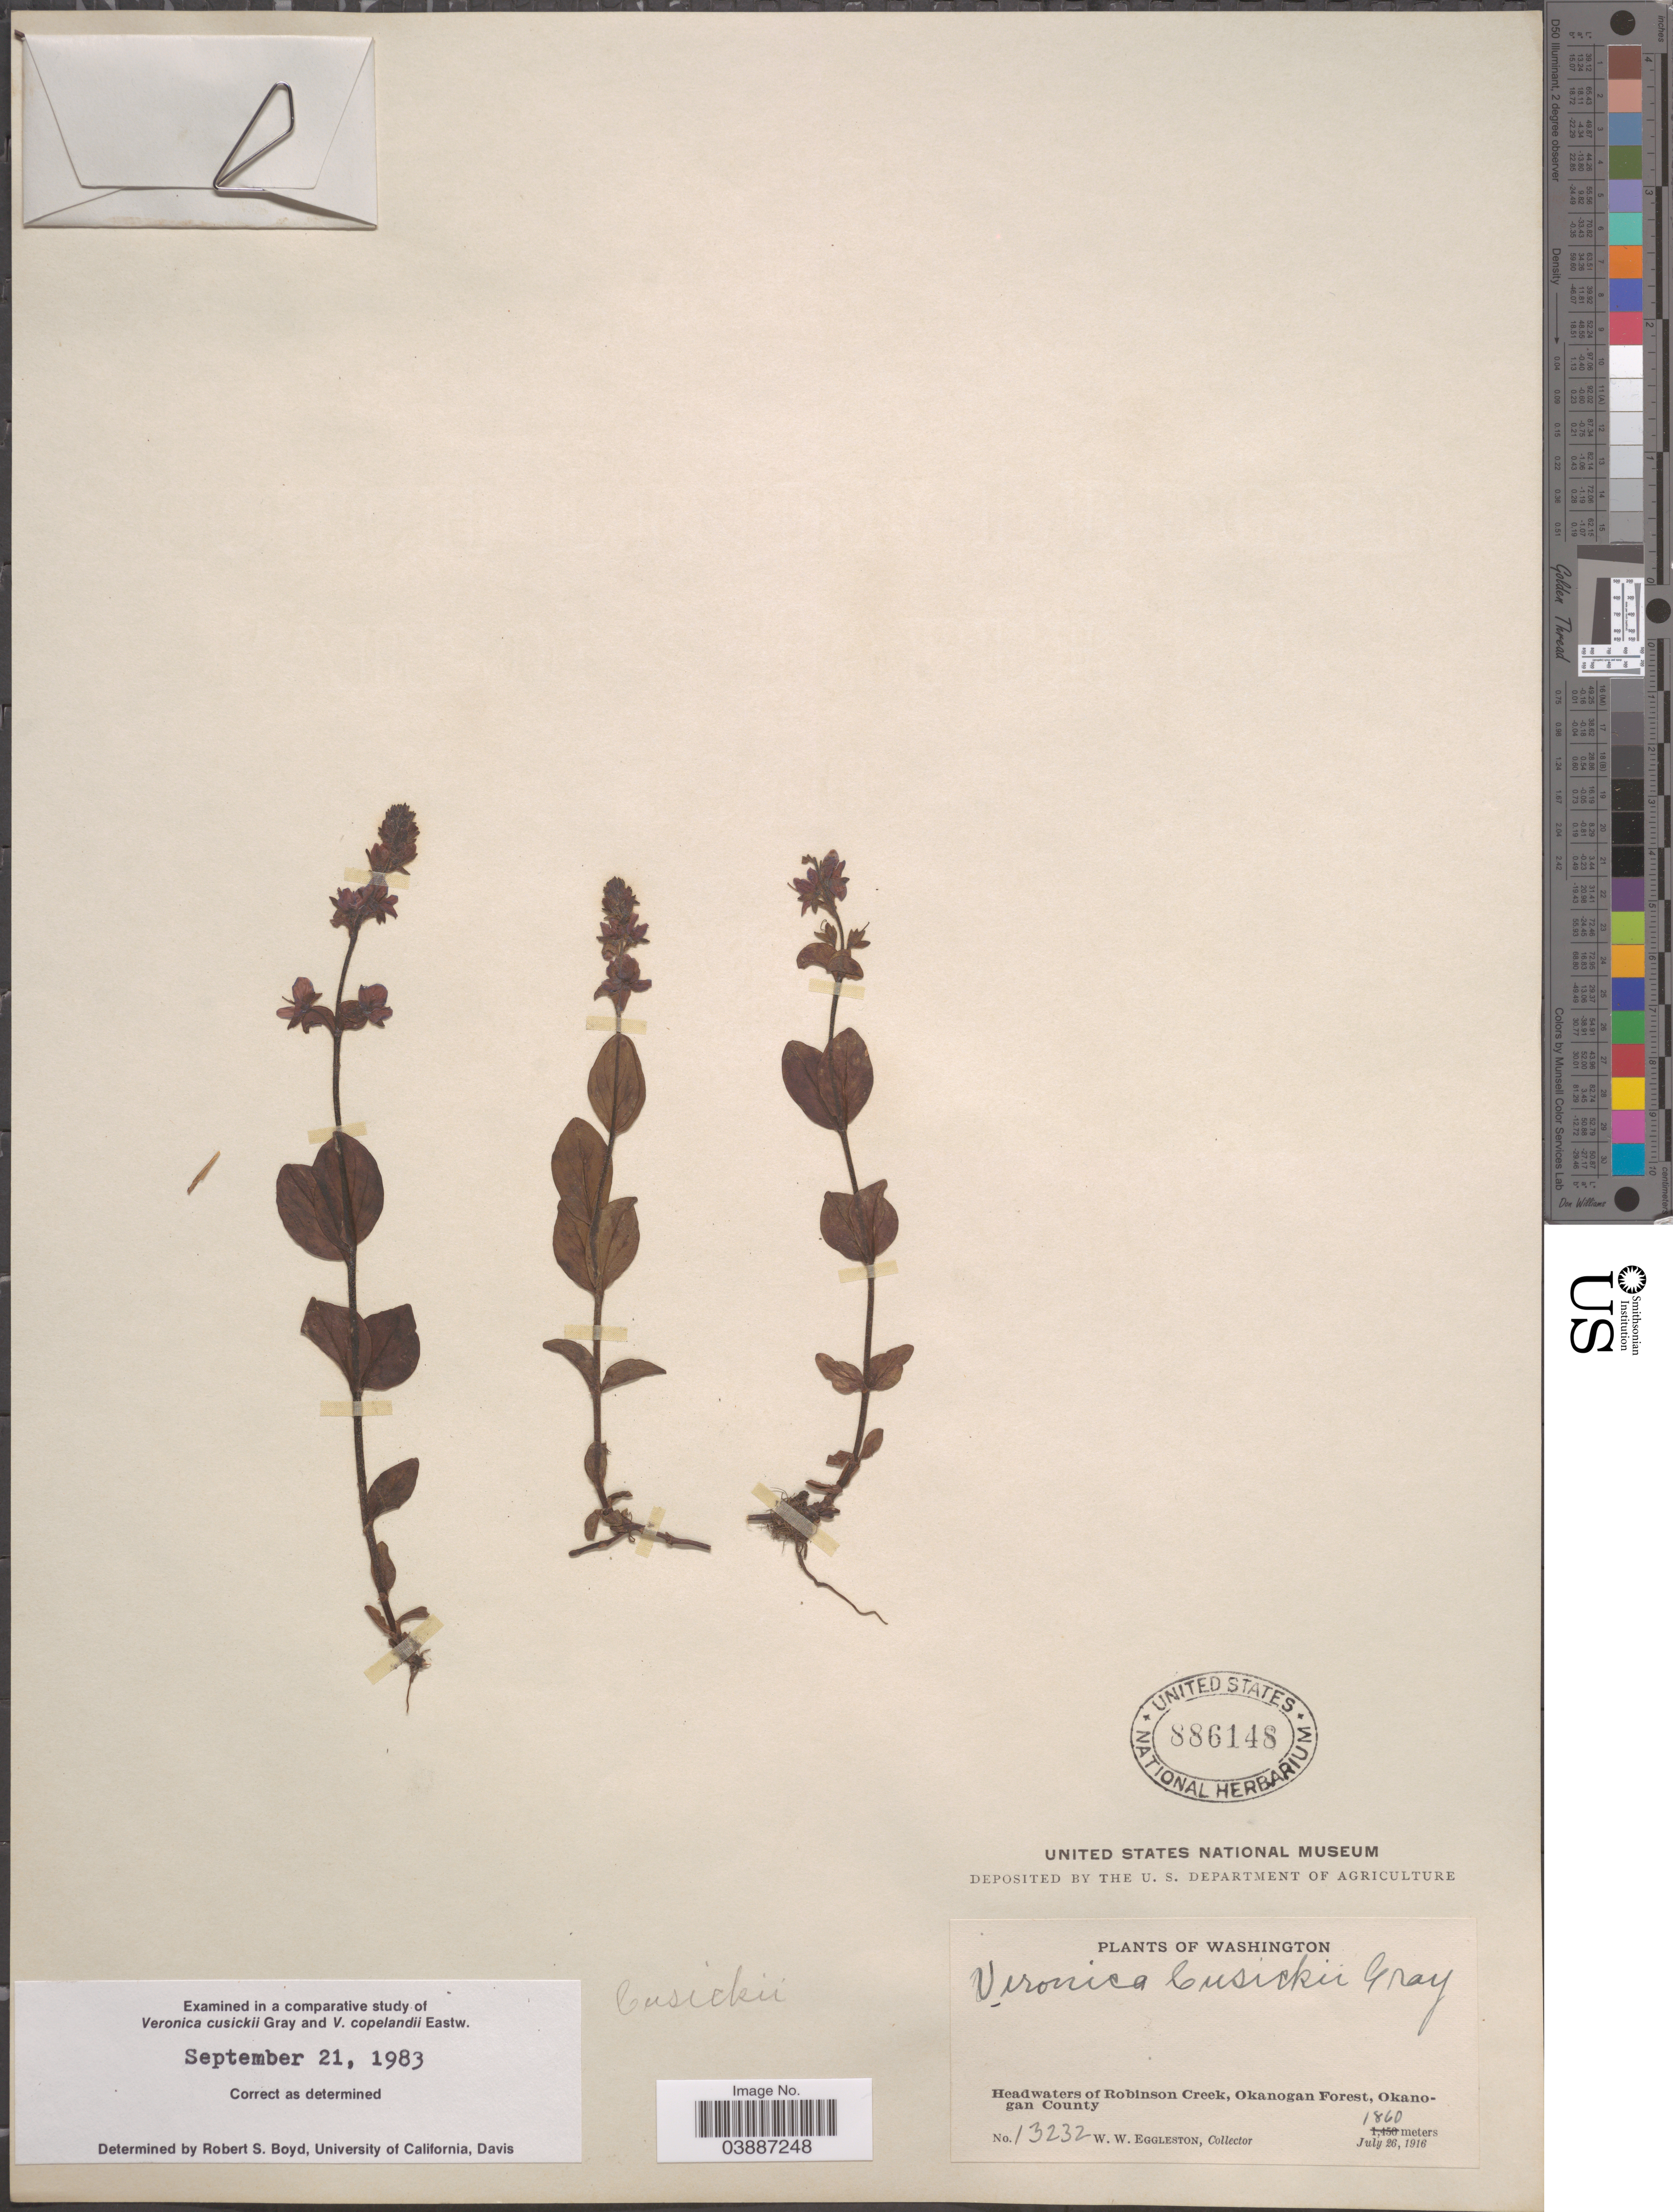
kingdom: Plantae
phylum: Tracheophyta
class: Magnoliopsida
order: Lamiales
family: Plantaginaceae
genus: Veronica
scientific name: Veronica cusickii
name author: A. Gray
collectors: W. W. Eggleston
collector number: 13232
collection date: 1916-07-26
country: United States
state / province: Washington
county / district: Okanogan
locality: Headwaters of Robinson Creek, Okanogan Forest, Okanogan County.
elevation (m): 1860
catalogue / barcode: US 886148